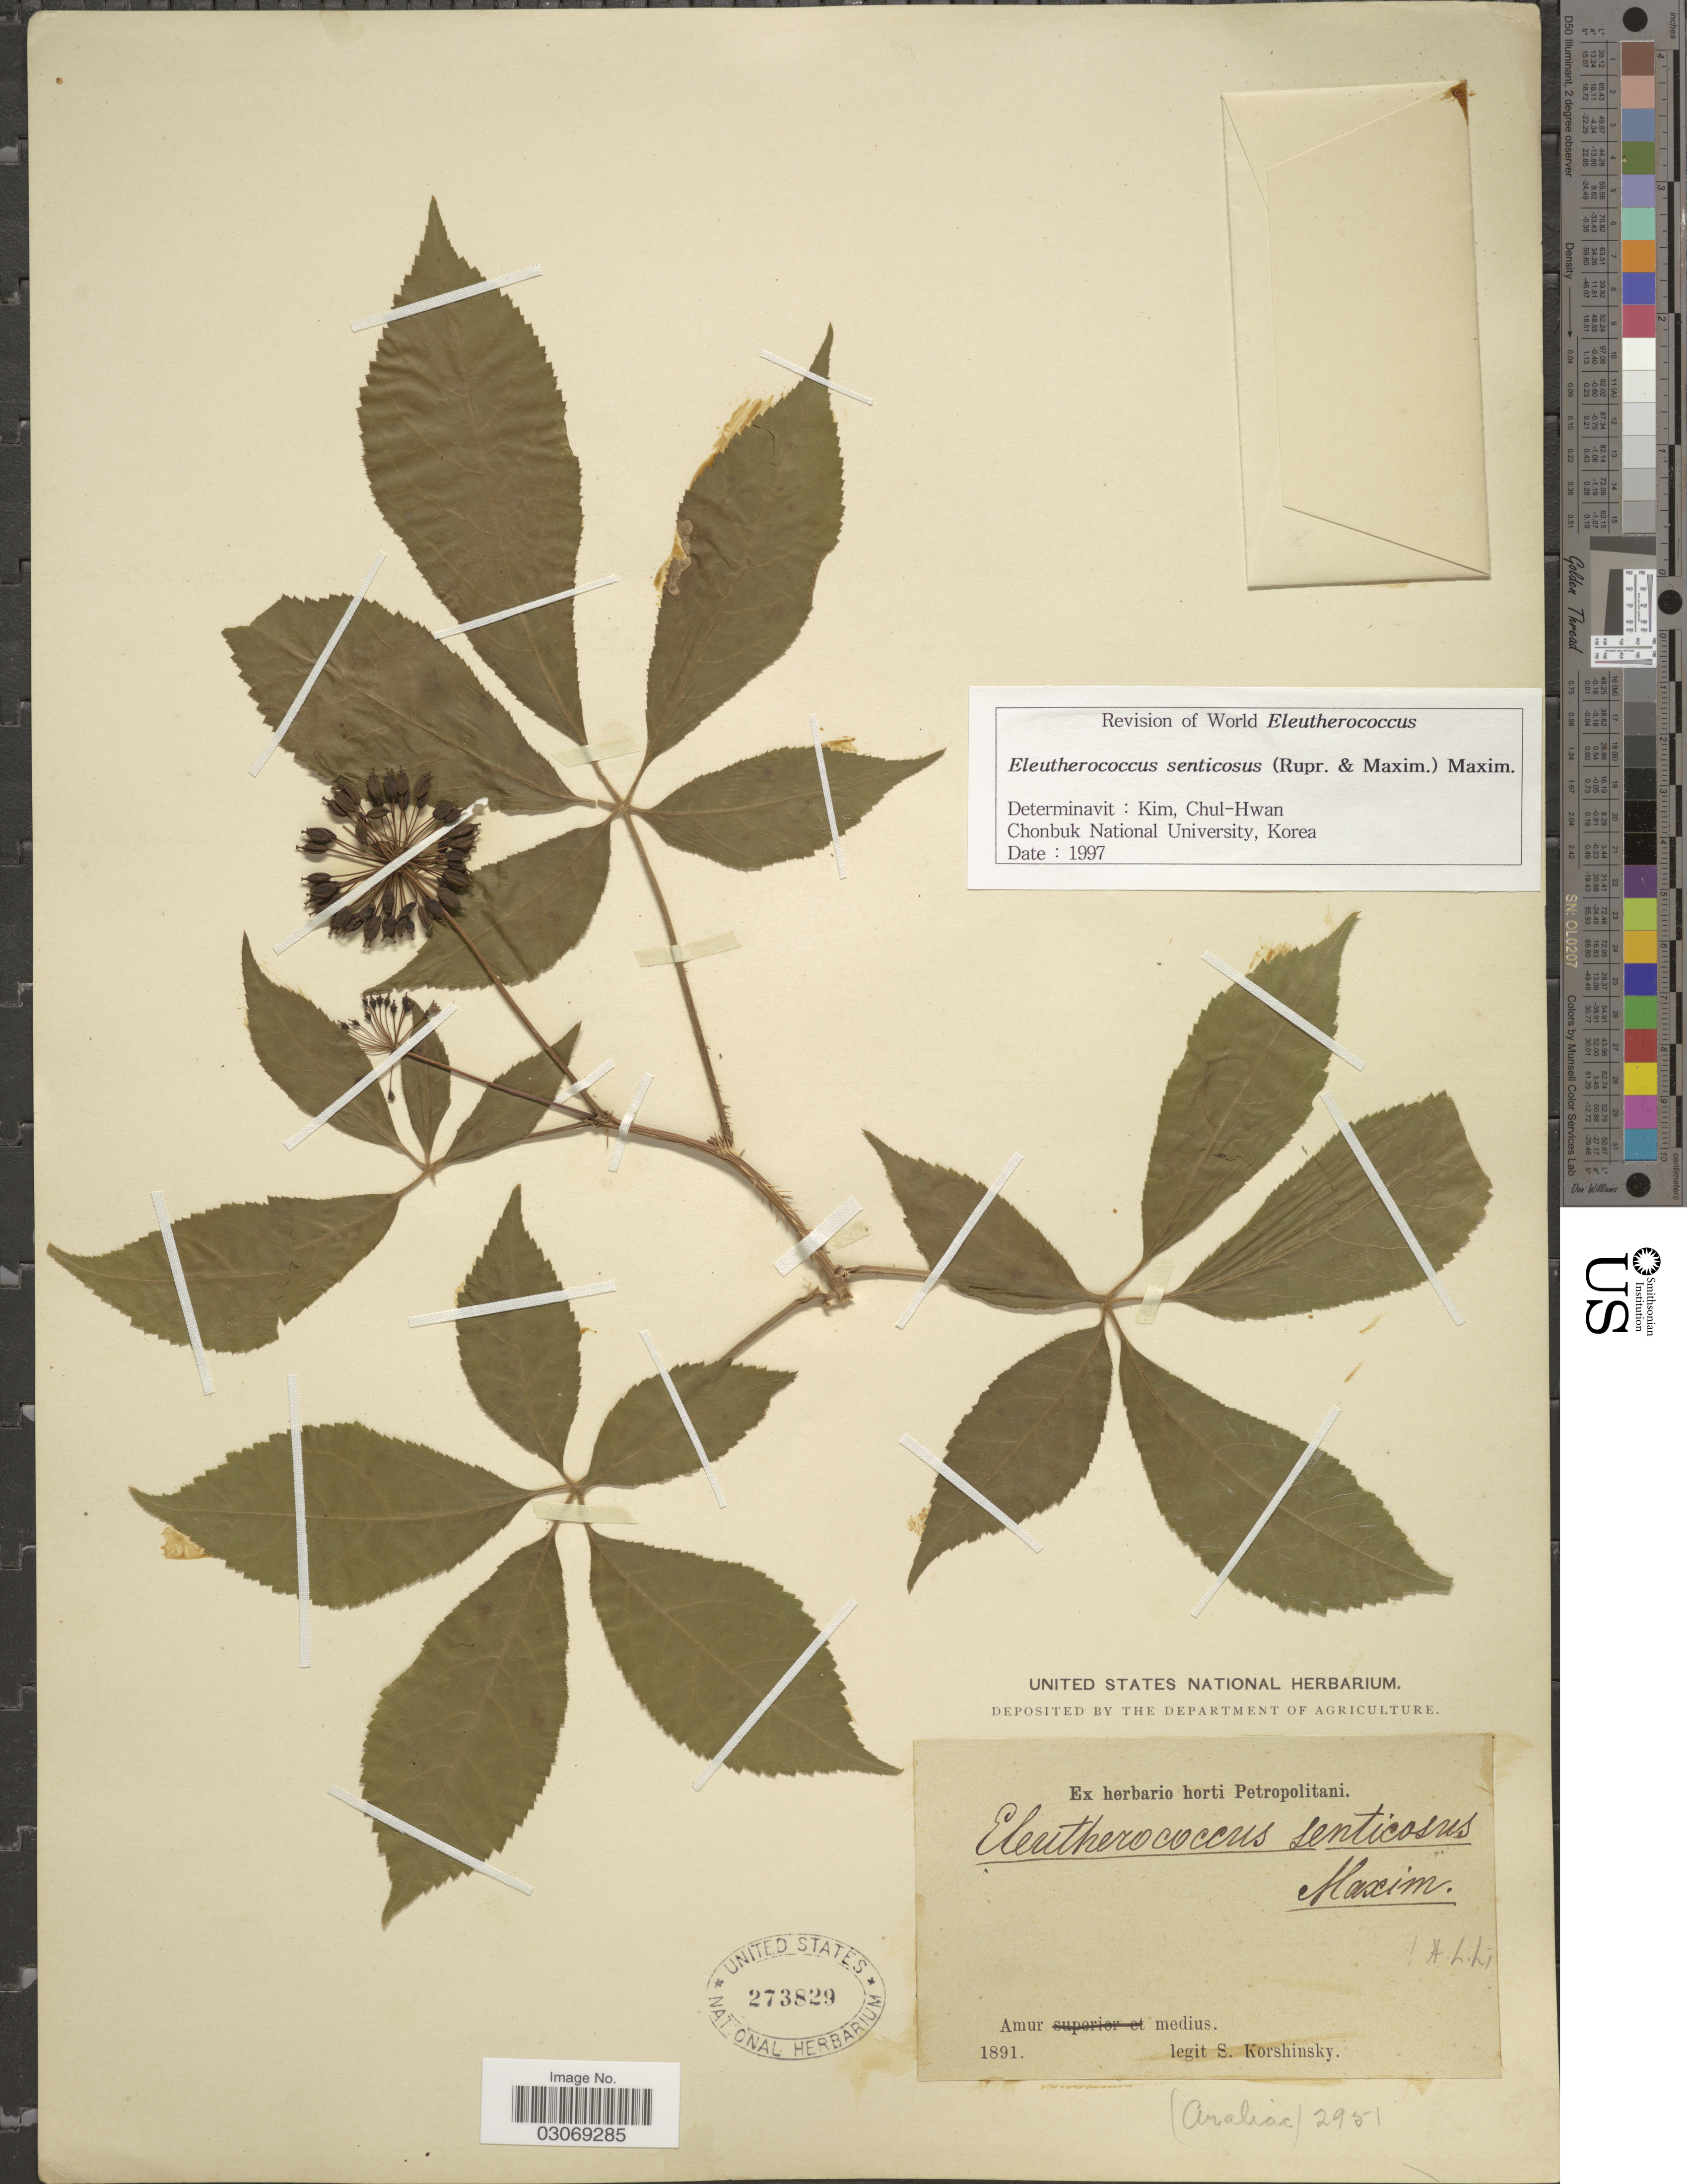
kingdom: Plantae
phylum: Tracheophyta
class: Magnoliopsida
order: Apiales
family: Araliaceae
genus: Eleutherococcus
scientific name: Eleutherococcus senticosus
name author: (Rupr. & Maxim.) Maxim.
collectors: S. I. Korshinsky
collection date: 1891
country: Russian Federation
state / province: Amur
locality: Amur medius.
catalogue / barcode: US 273829